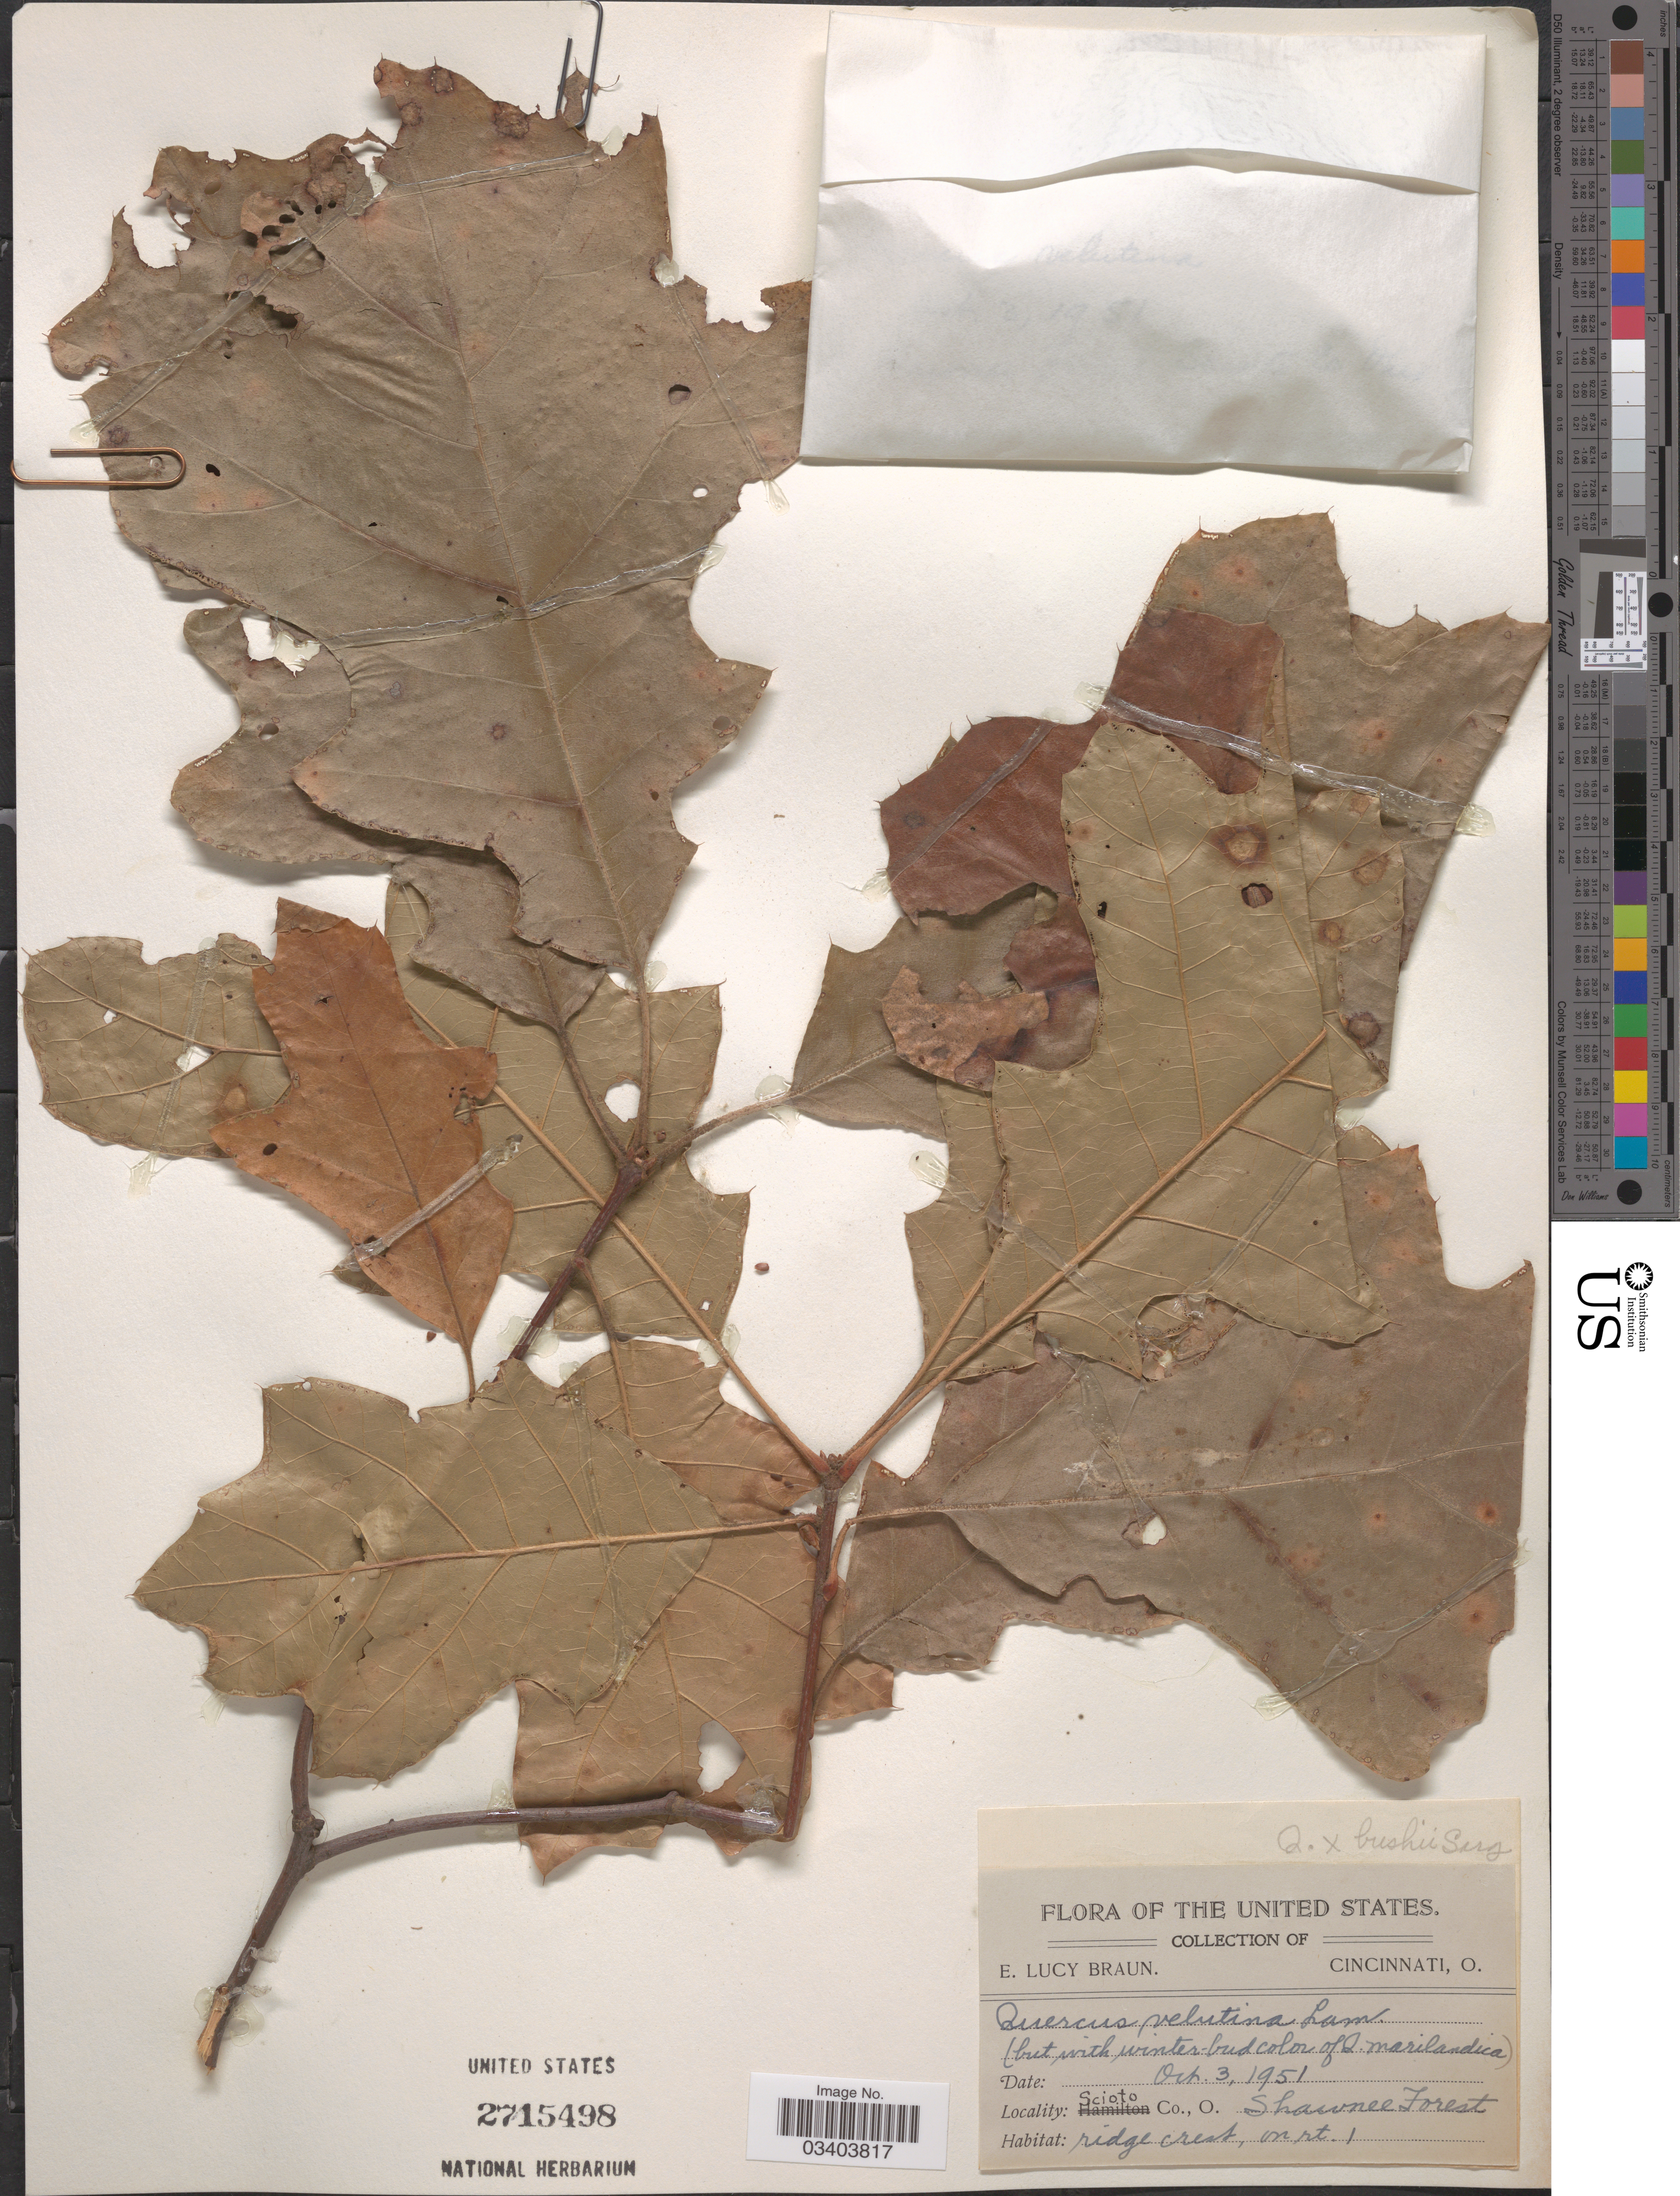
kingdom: Plantae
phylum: Tracheophyta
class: Magnoliopsida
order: Fagales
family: Fagaceae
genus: Quercus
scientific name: Quercus x bushii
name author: Sarg.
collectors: E. L. Braun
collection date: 1951-10-03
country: United States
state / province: Ohio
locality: Scioto Co. Shawnee Forest ridge crest, on rt. 1.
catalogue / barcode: US 2715498